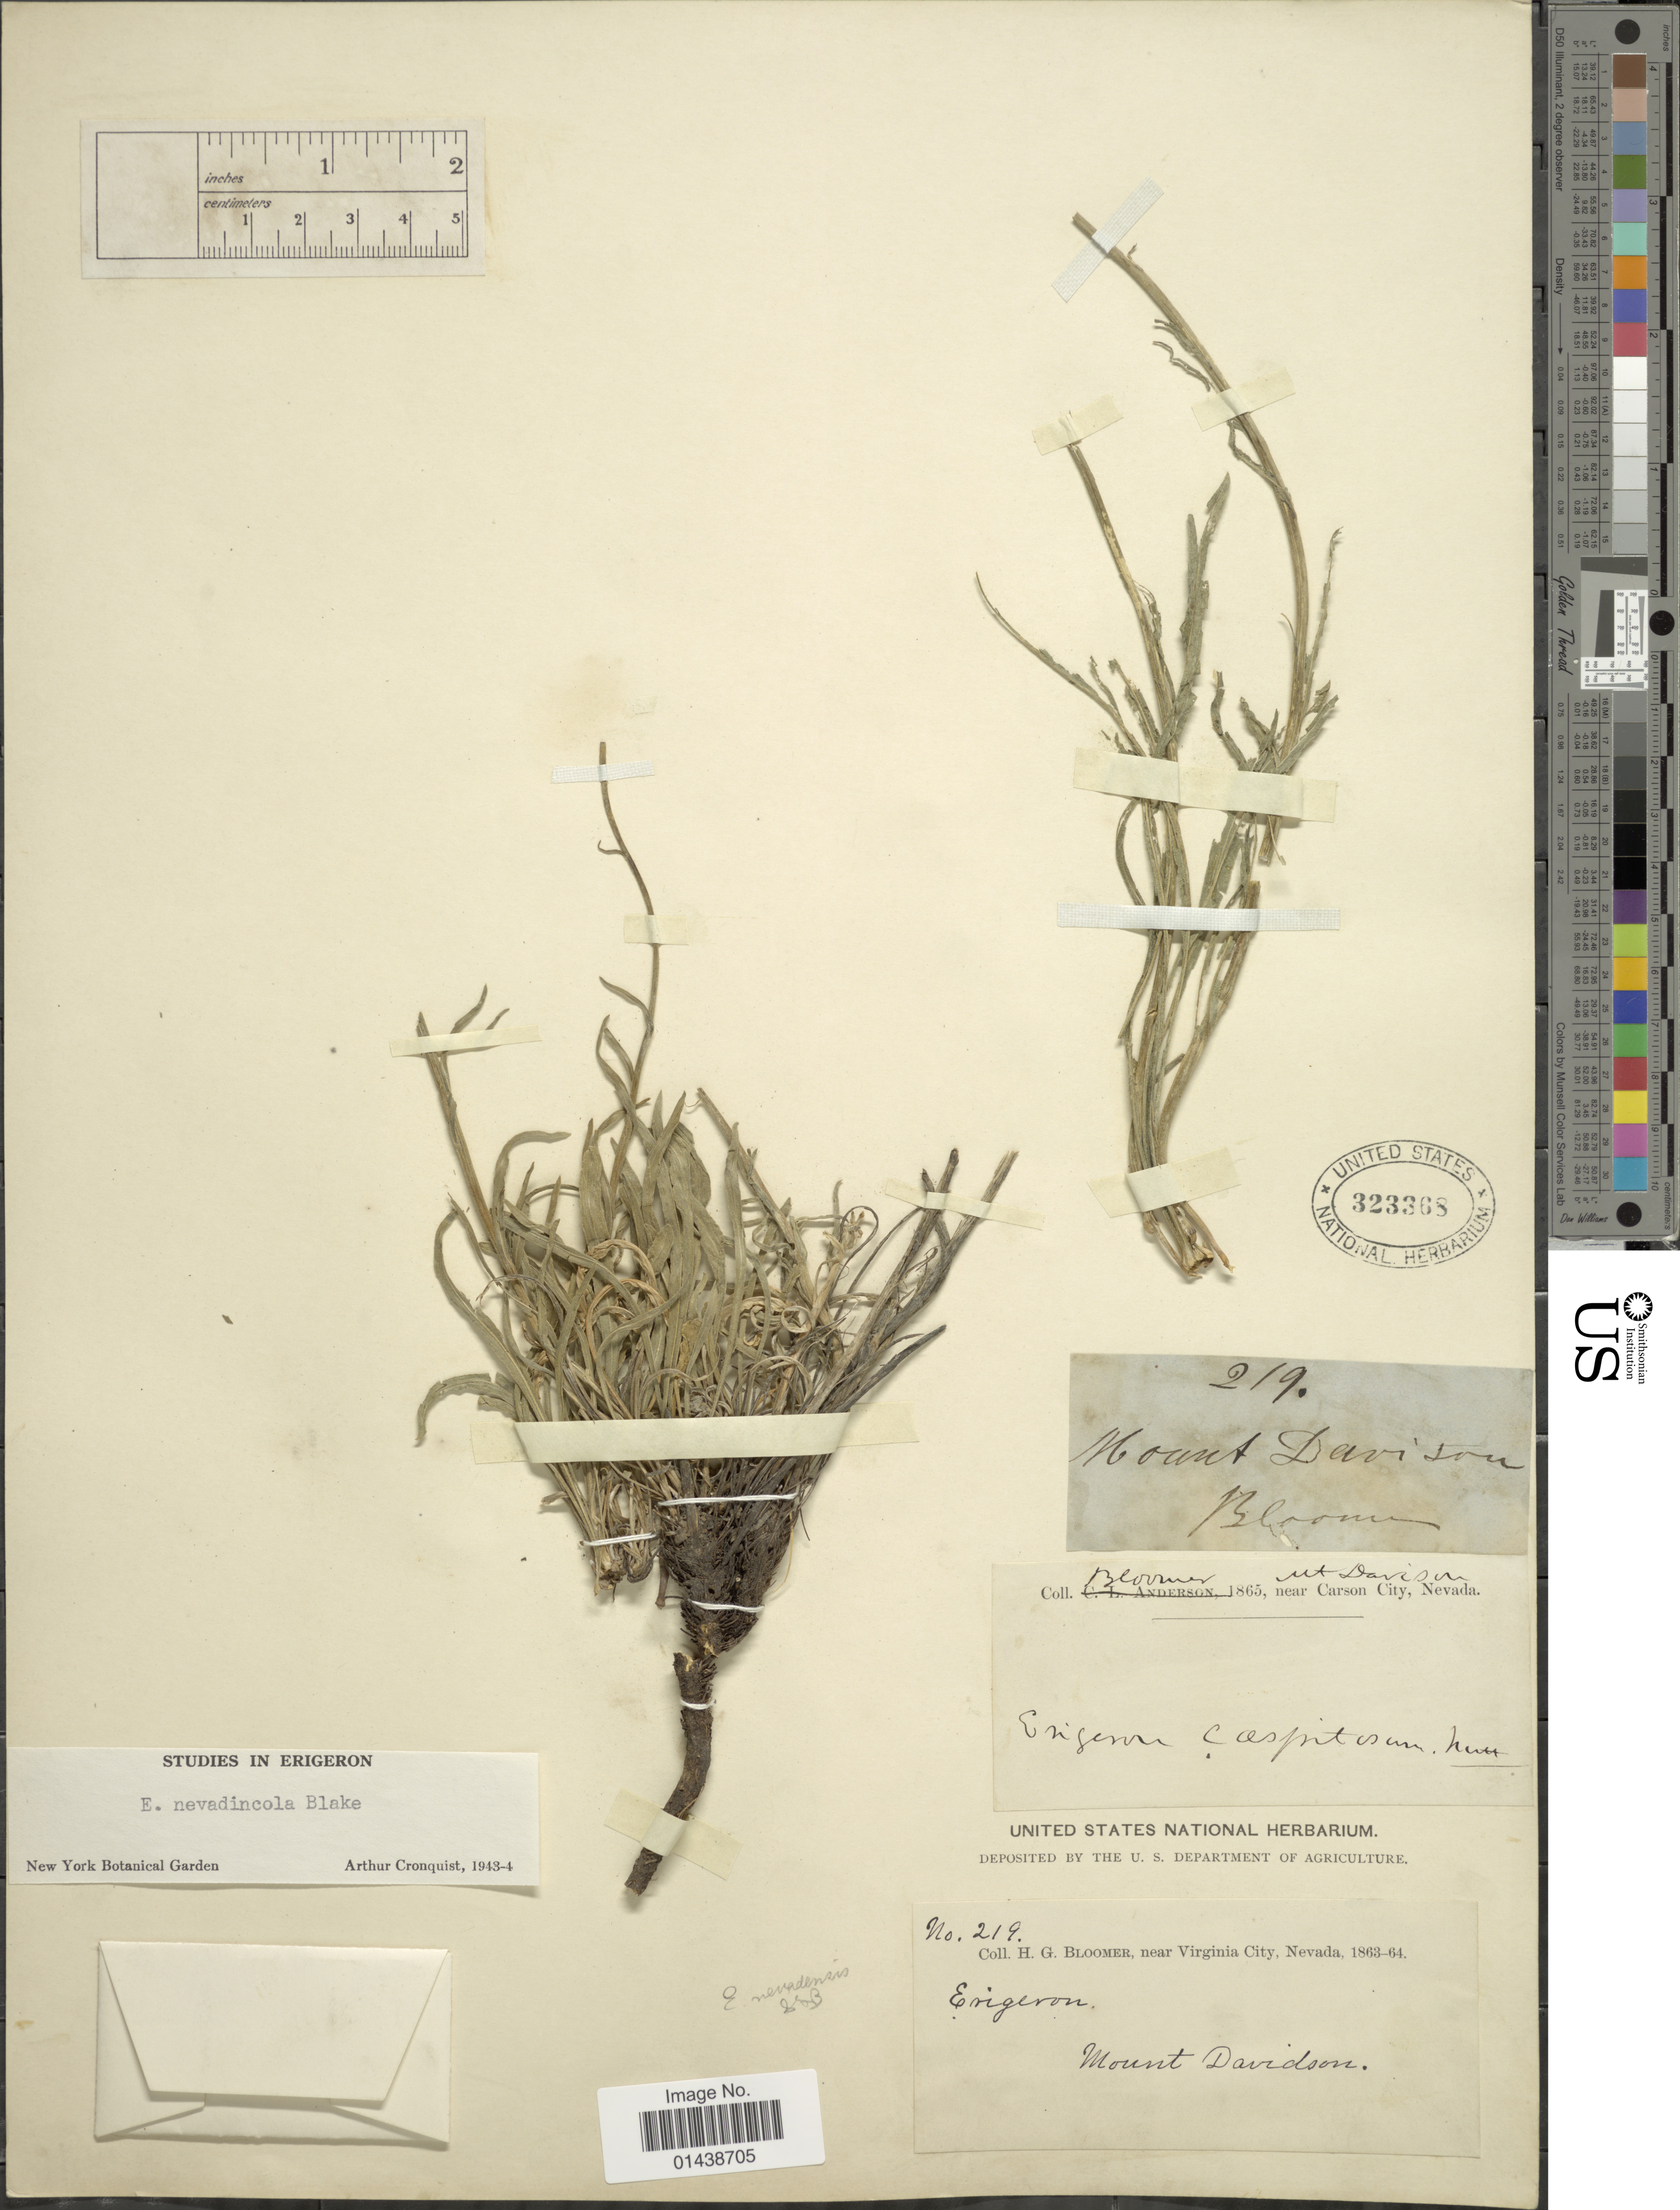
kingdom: Plantae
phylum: Tracheophyta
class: Magnoliopsida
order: Asterales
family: Asteraceae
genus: Erigeron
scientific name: Erigeron nevadincola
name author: S.F. Blake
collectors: H. Bloomer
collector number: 219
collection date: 1863/1865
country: United States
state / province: Nevada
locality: Mount Davidson, near Virginia City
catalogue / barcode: US 323368